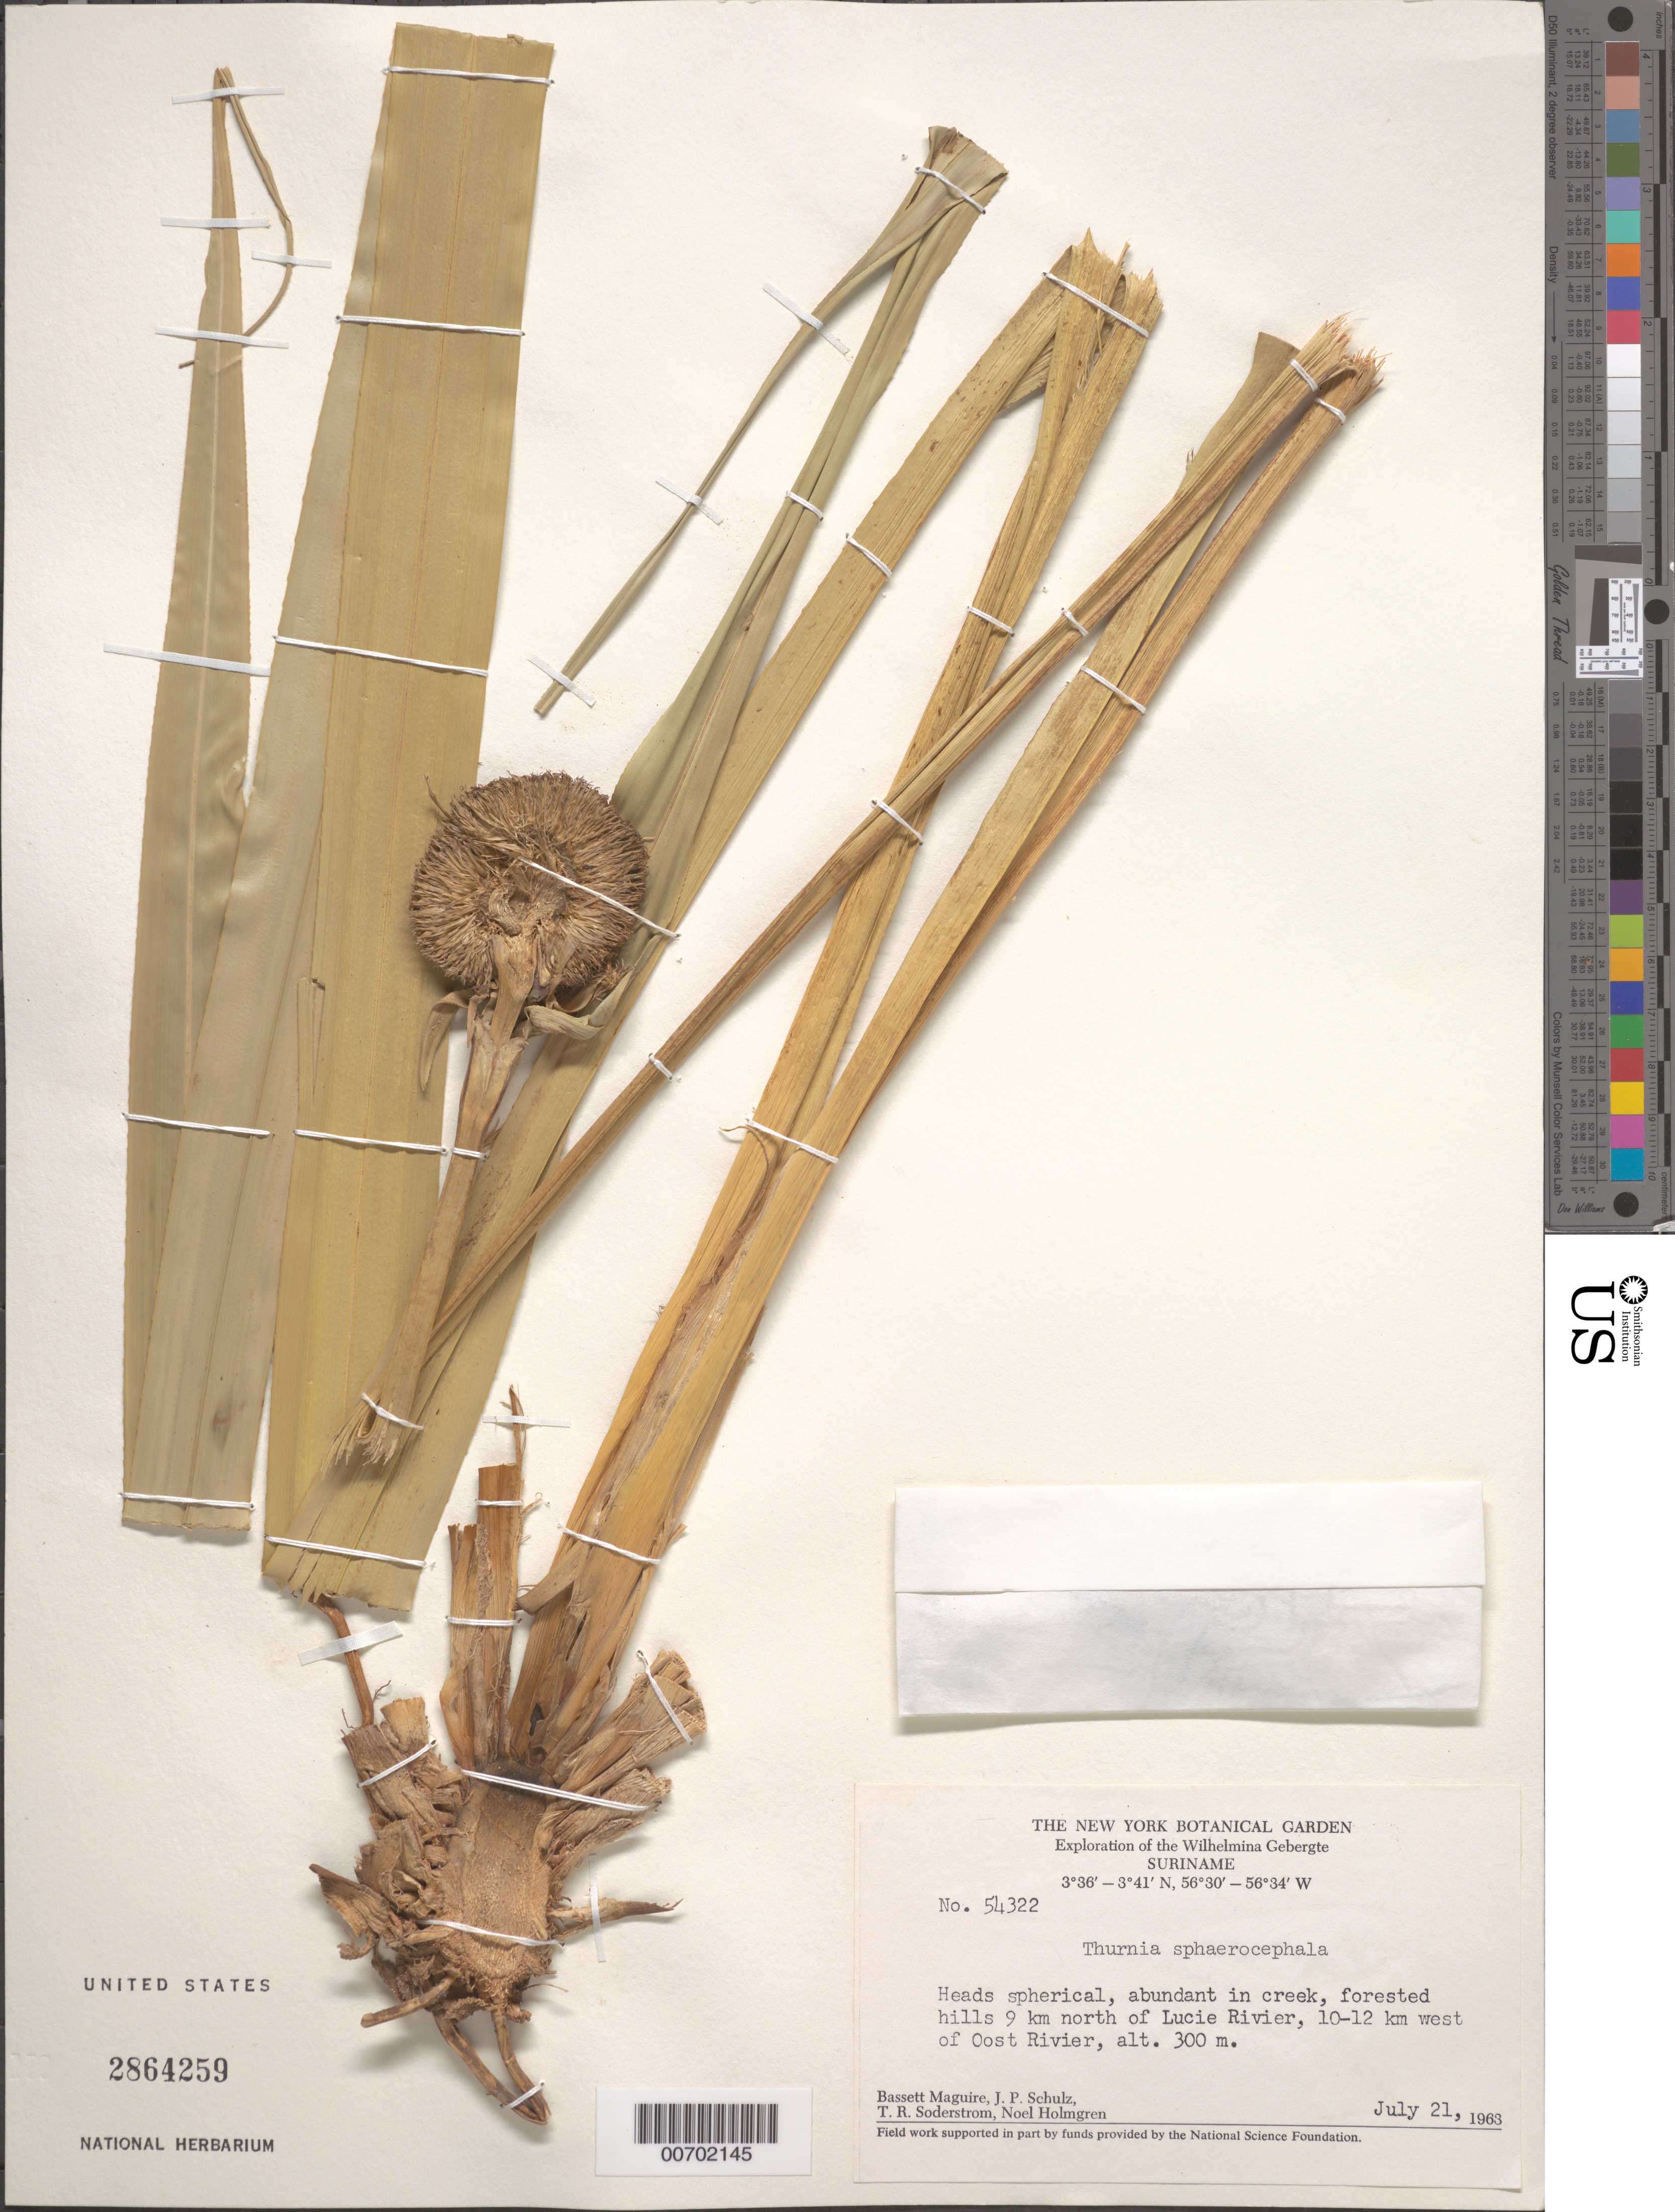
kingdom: Plantae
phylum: Tracheophyta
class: Liliopsida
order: Poales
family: Thurniaceae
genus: Thurnia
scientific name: Thurnia sphaerocephala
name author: (Rudge) Hook. f.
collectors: B. Maguire, J. P. Schulz, T. R. Soderstrom & N. H. Holmgren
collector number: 54322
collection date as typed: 21-Jul-63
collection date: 1963-07-21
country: Suriname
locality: Lucie R., 9 km N of and 10-12 km W of Oost R., Wilhelmina Gebergte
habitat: Creek, forested hills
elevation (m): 300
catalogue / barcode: US 2864259